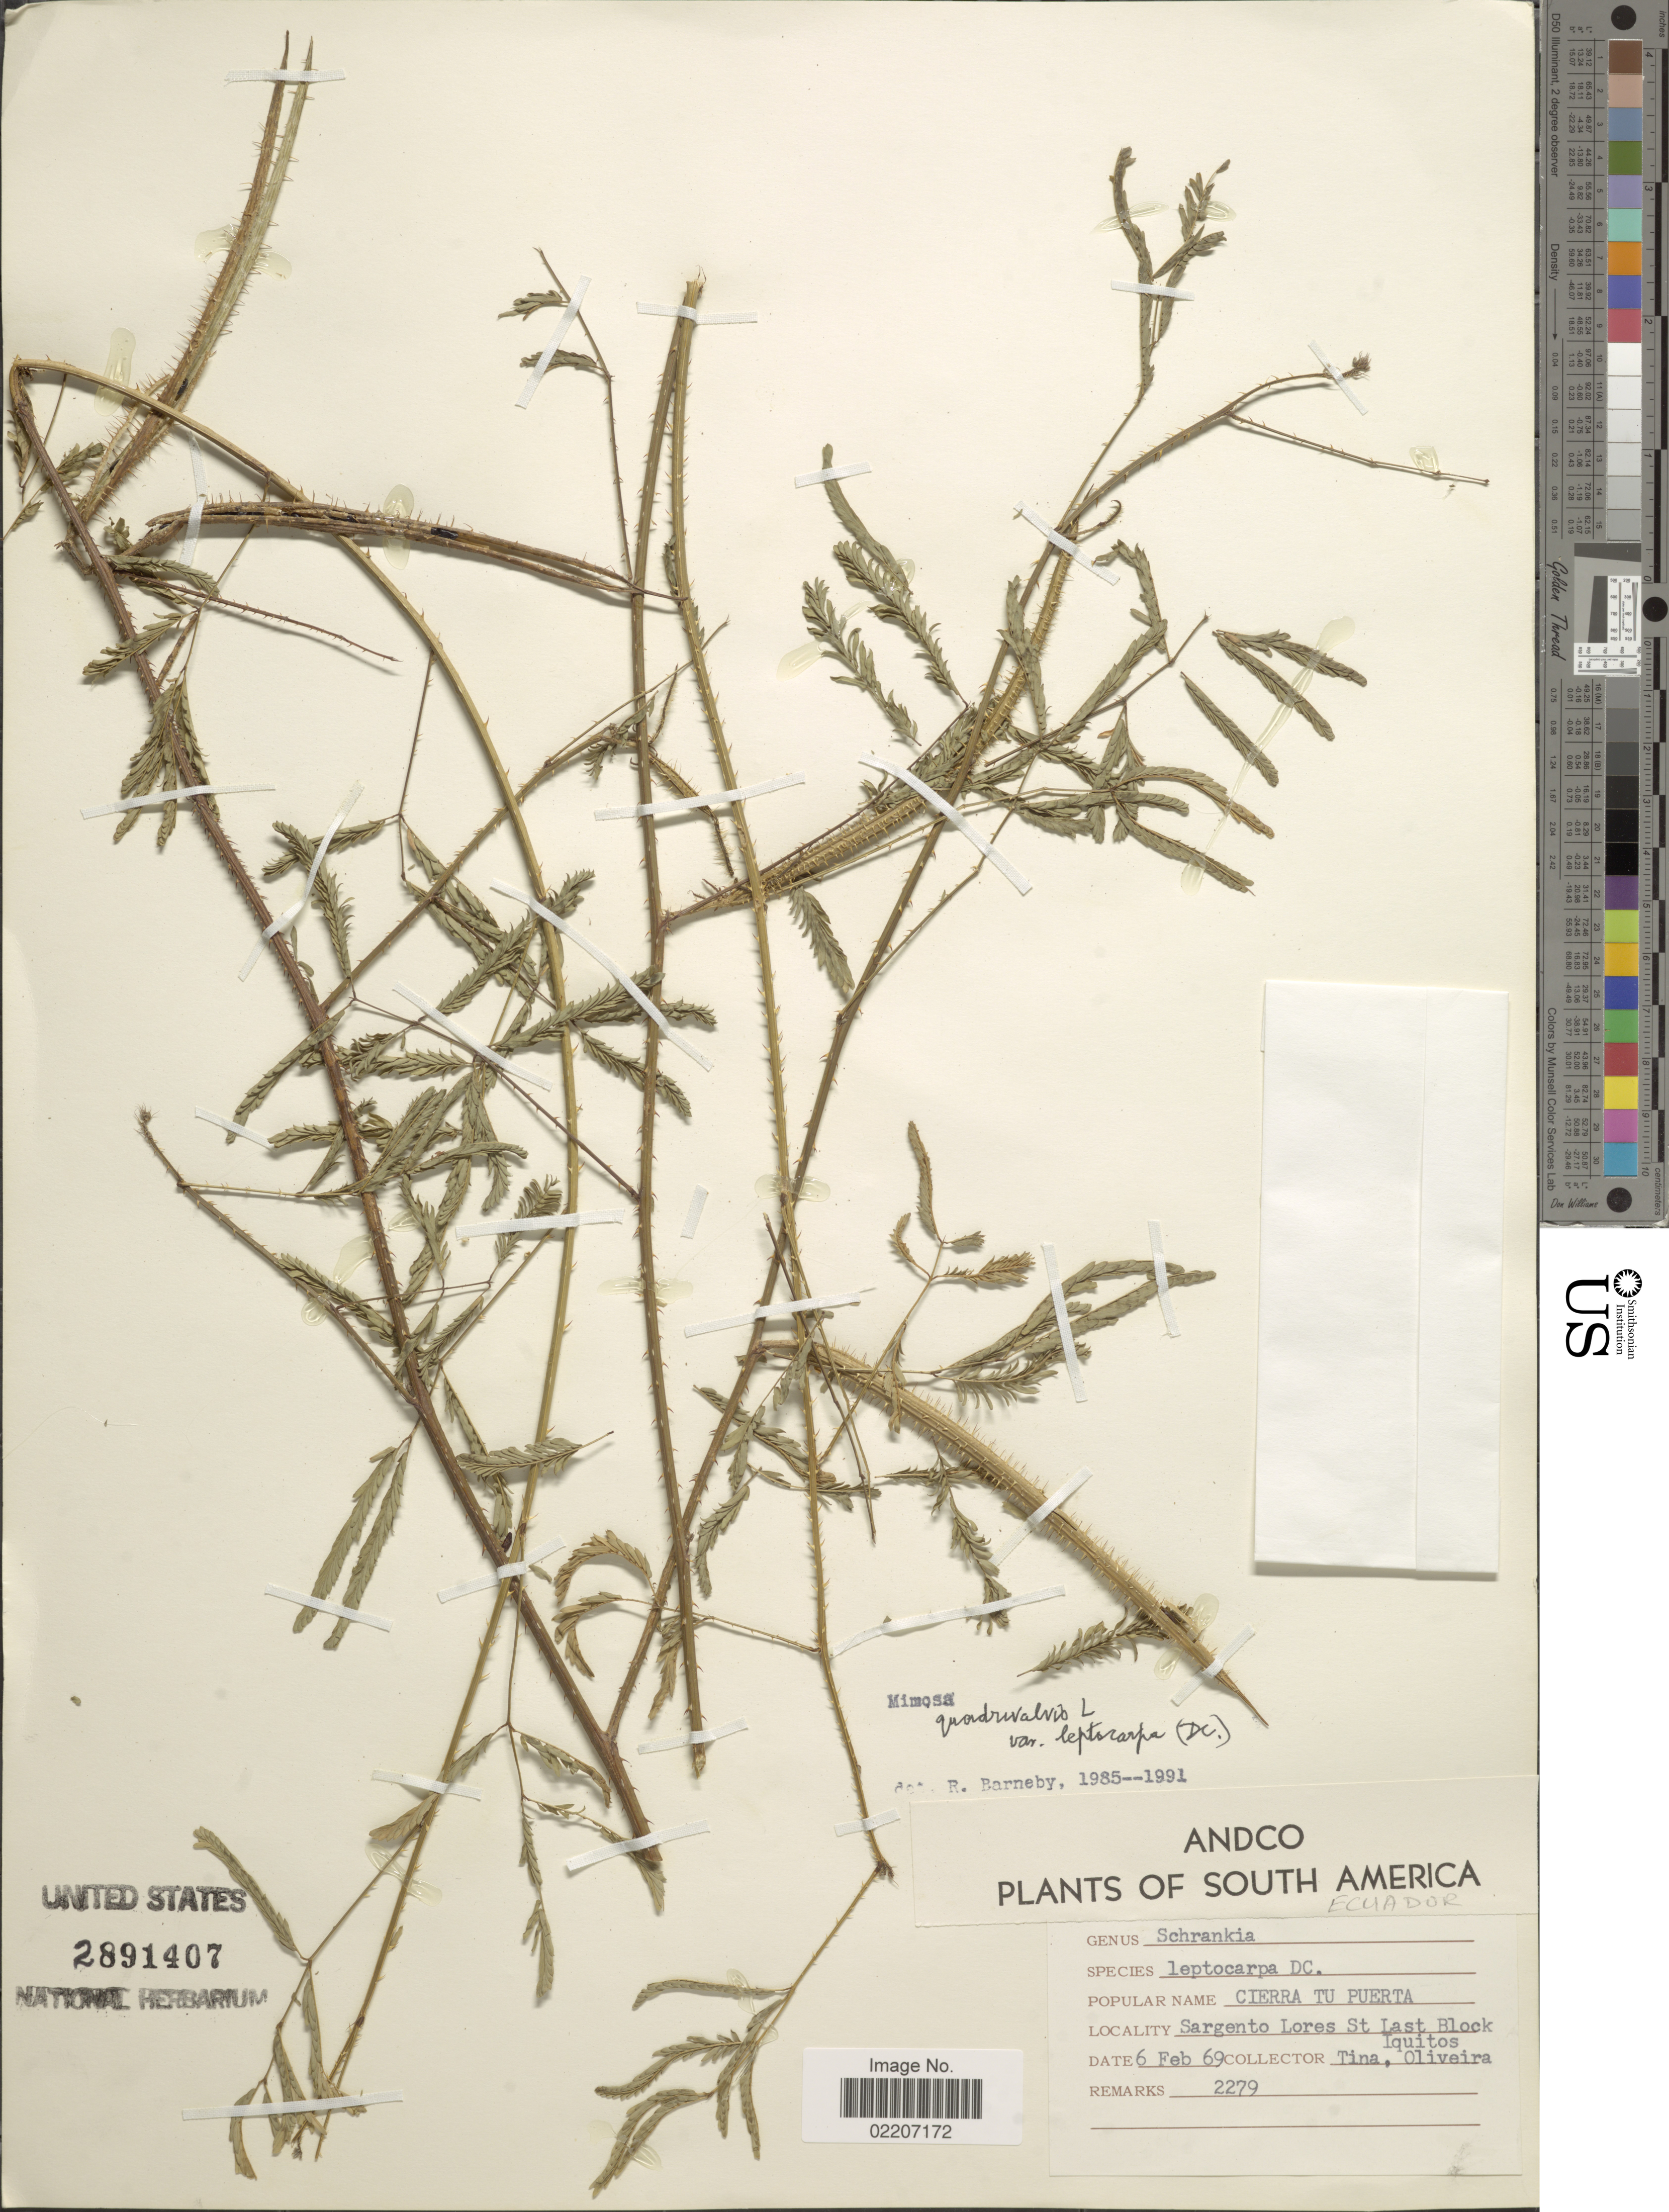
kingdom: Plantae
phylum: Tracheophyta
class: Magnoliopsida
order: Fabales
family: Fabaceae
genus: Mimosa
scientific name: Mimosa candollei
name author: R. Grether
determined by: Strong, Mark T., (BOT), Smithsonian Institution - National Museum of Natural History (UNITED STATES)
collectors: -. Tina & -. Oliveira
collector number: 2279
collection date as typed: Transcribed d/m/y: 6/2/69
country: Ecuador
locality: Andco, Sargento Lores St Last Block, Iquitos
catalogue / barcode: US 2891407